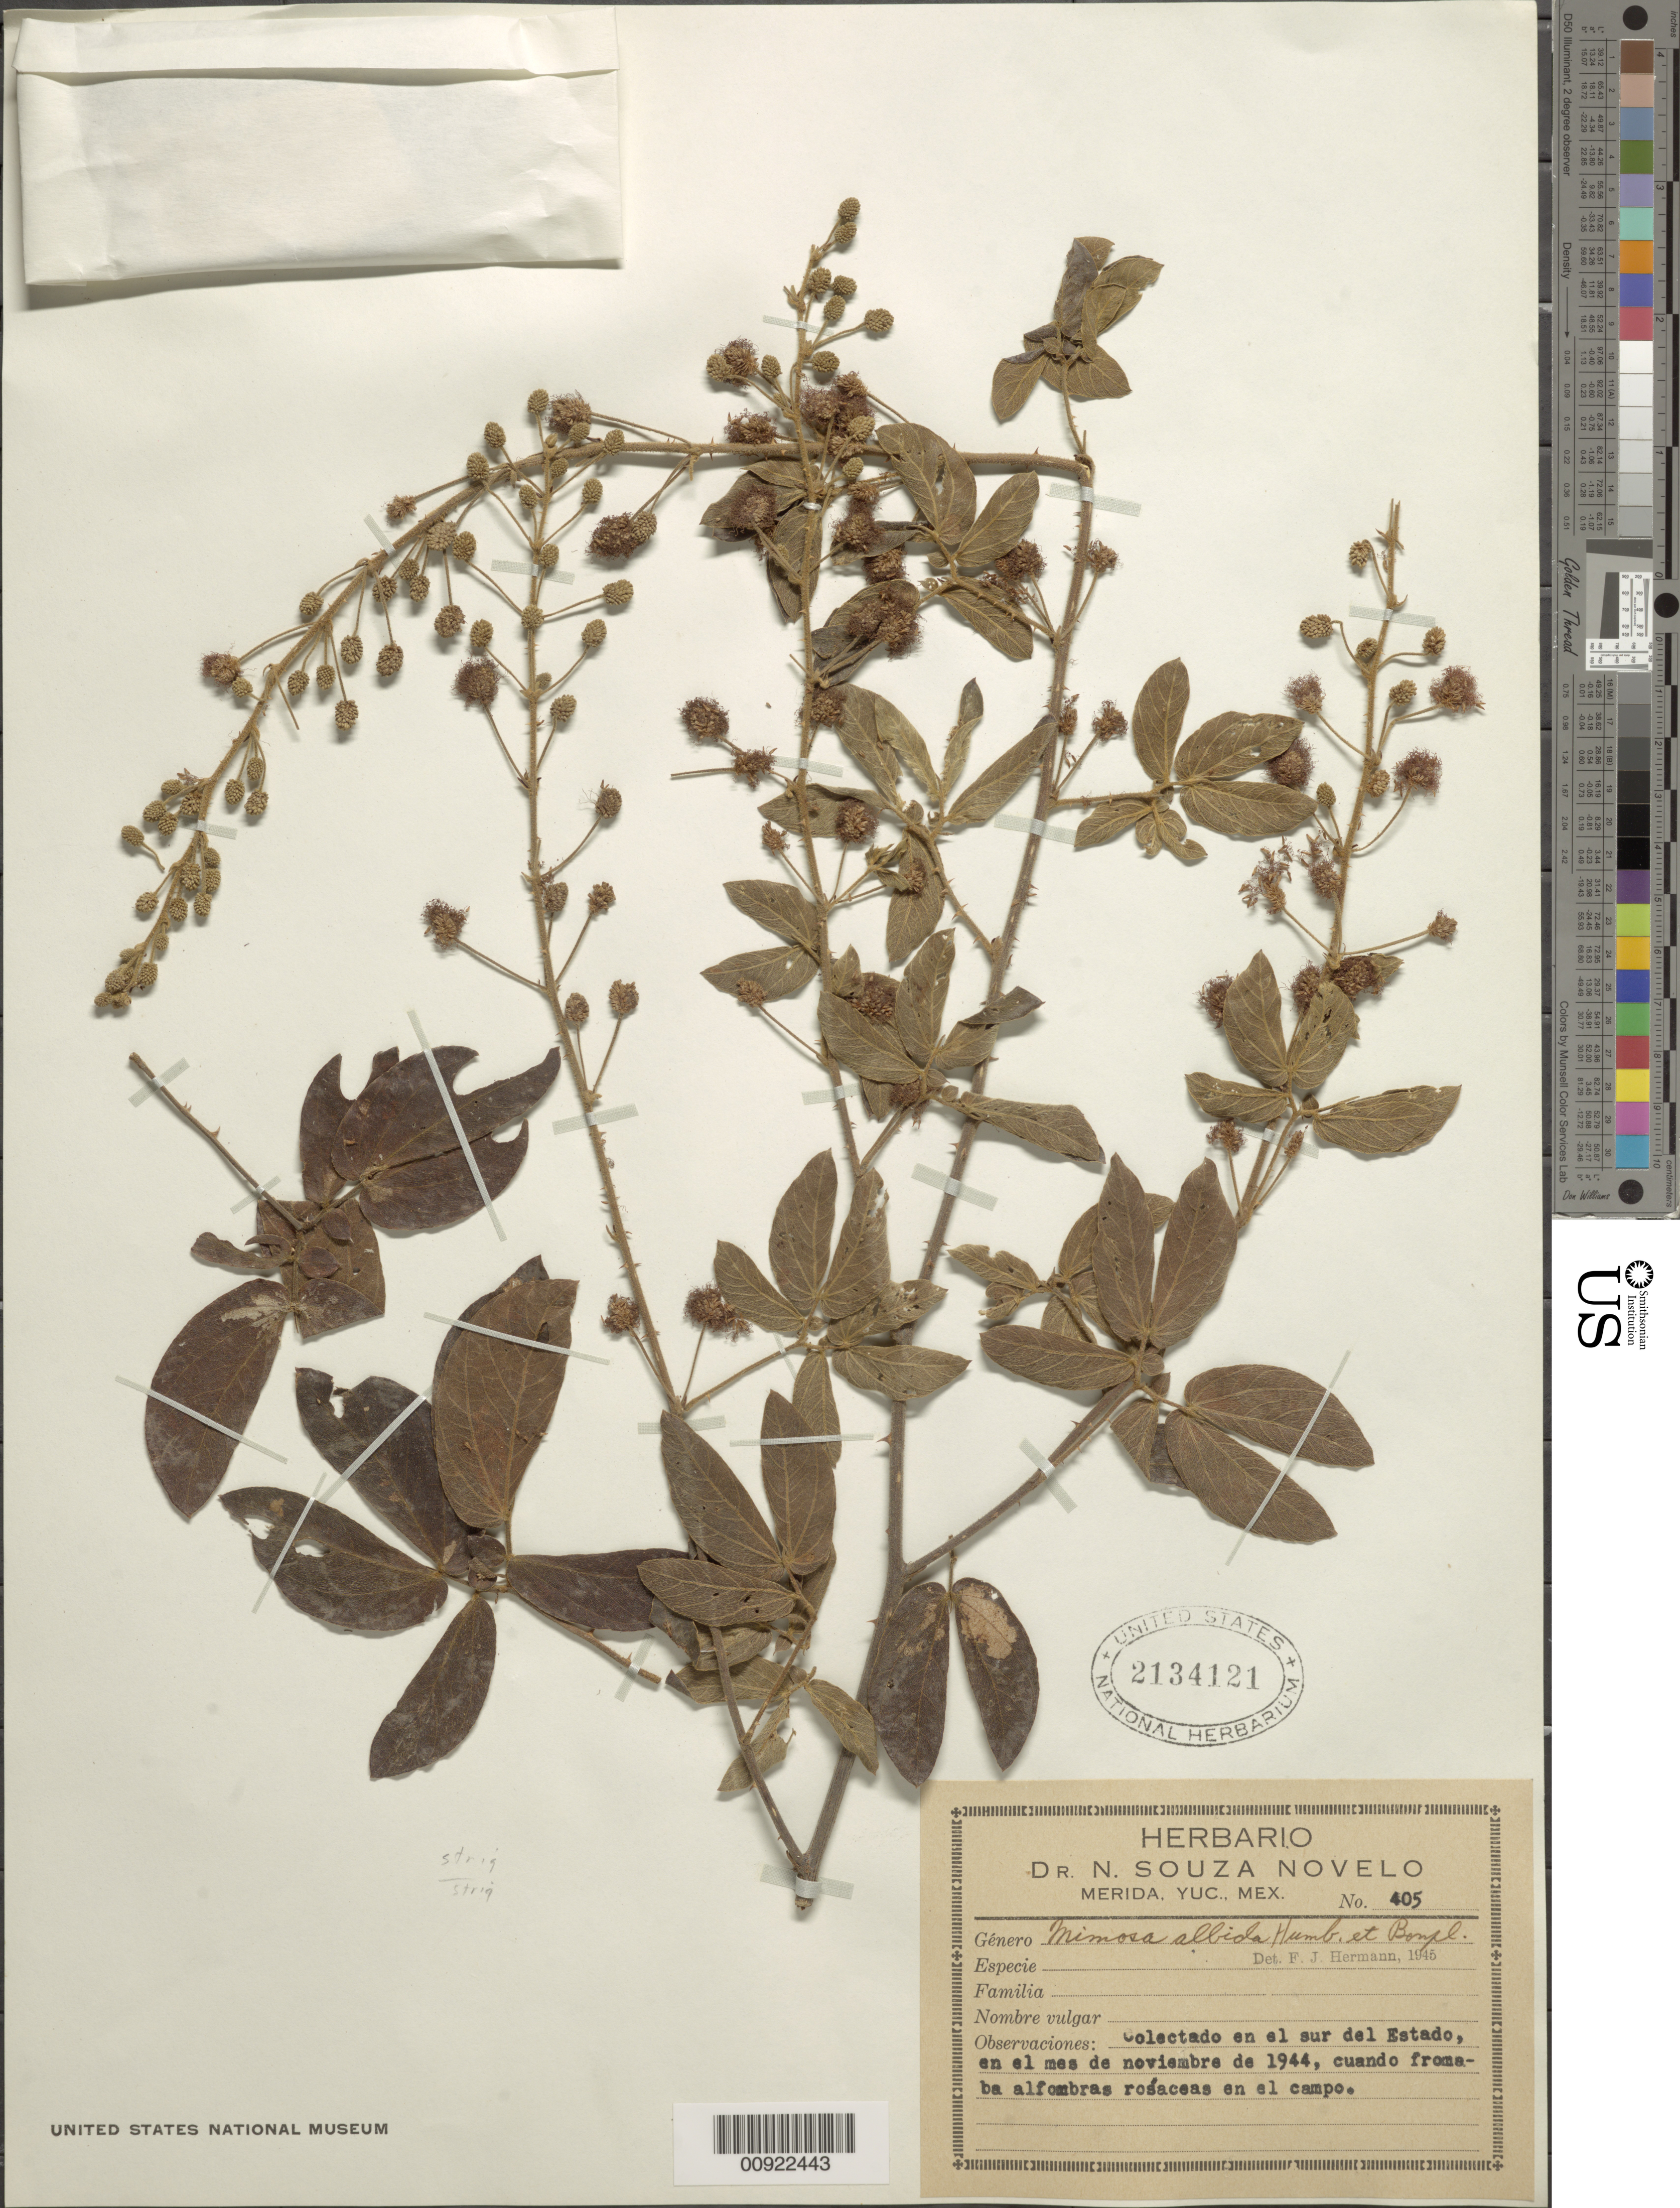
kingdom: Plantae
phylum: Tracheophyta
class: Magnoliopsida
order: Fabales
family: Fabaceae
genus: Mimosa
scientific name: Mimosa albida var. strigosa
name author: (Willd.) B.L. Rob.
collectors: N. Souza Novelo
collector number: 405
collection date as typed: Nov 1944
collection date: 1944-11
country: Mexico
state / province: Yucatán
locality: Sur del Estado.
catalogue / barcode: US 2134121